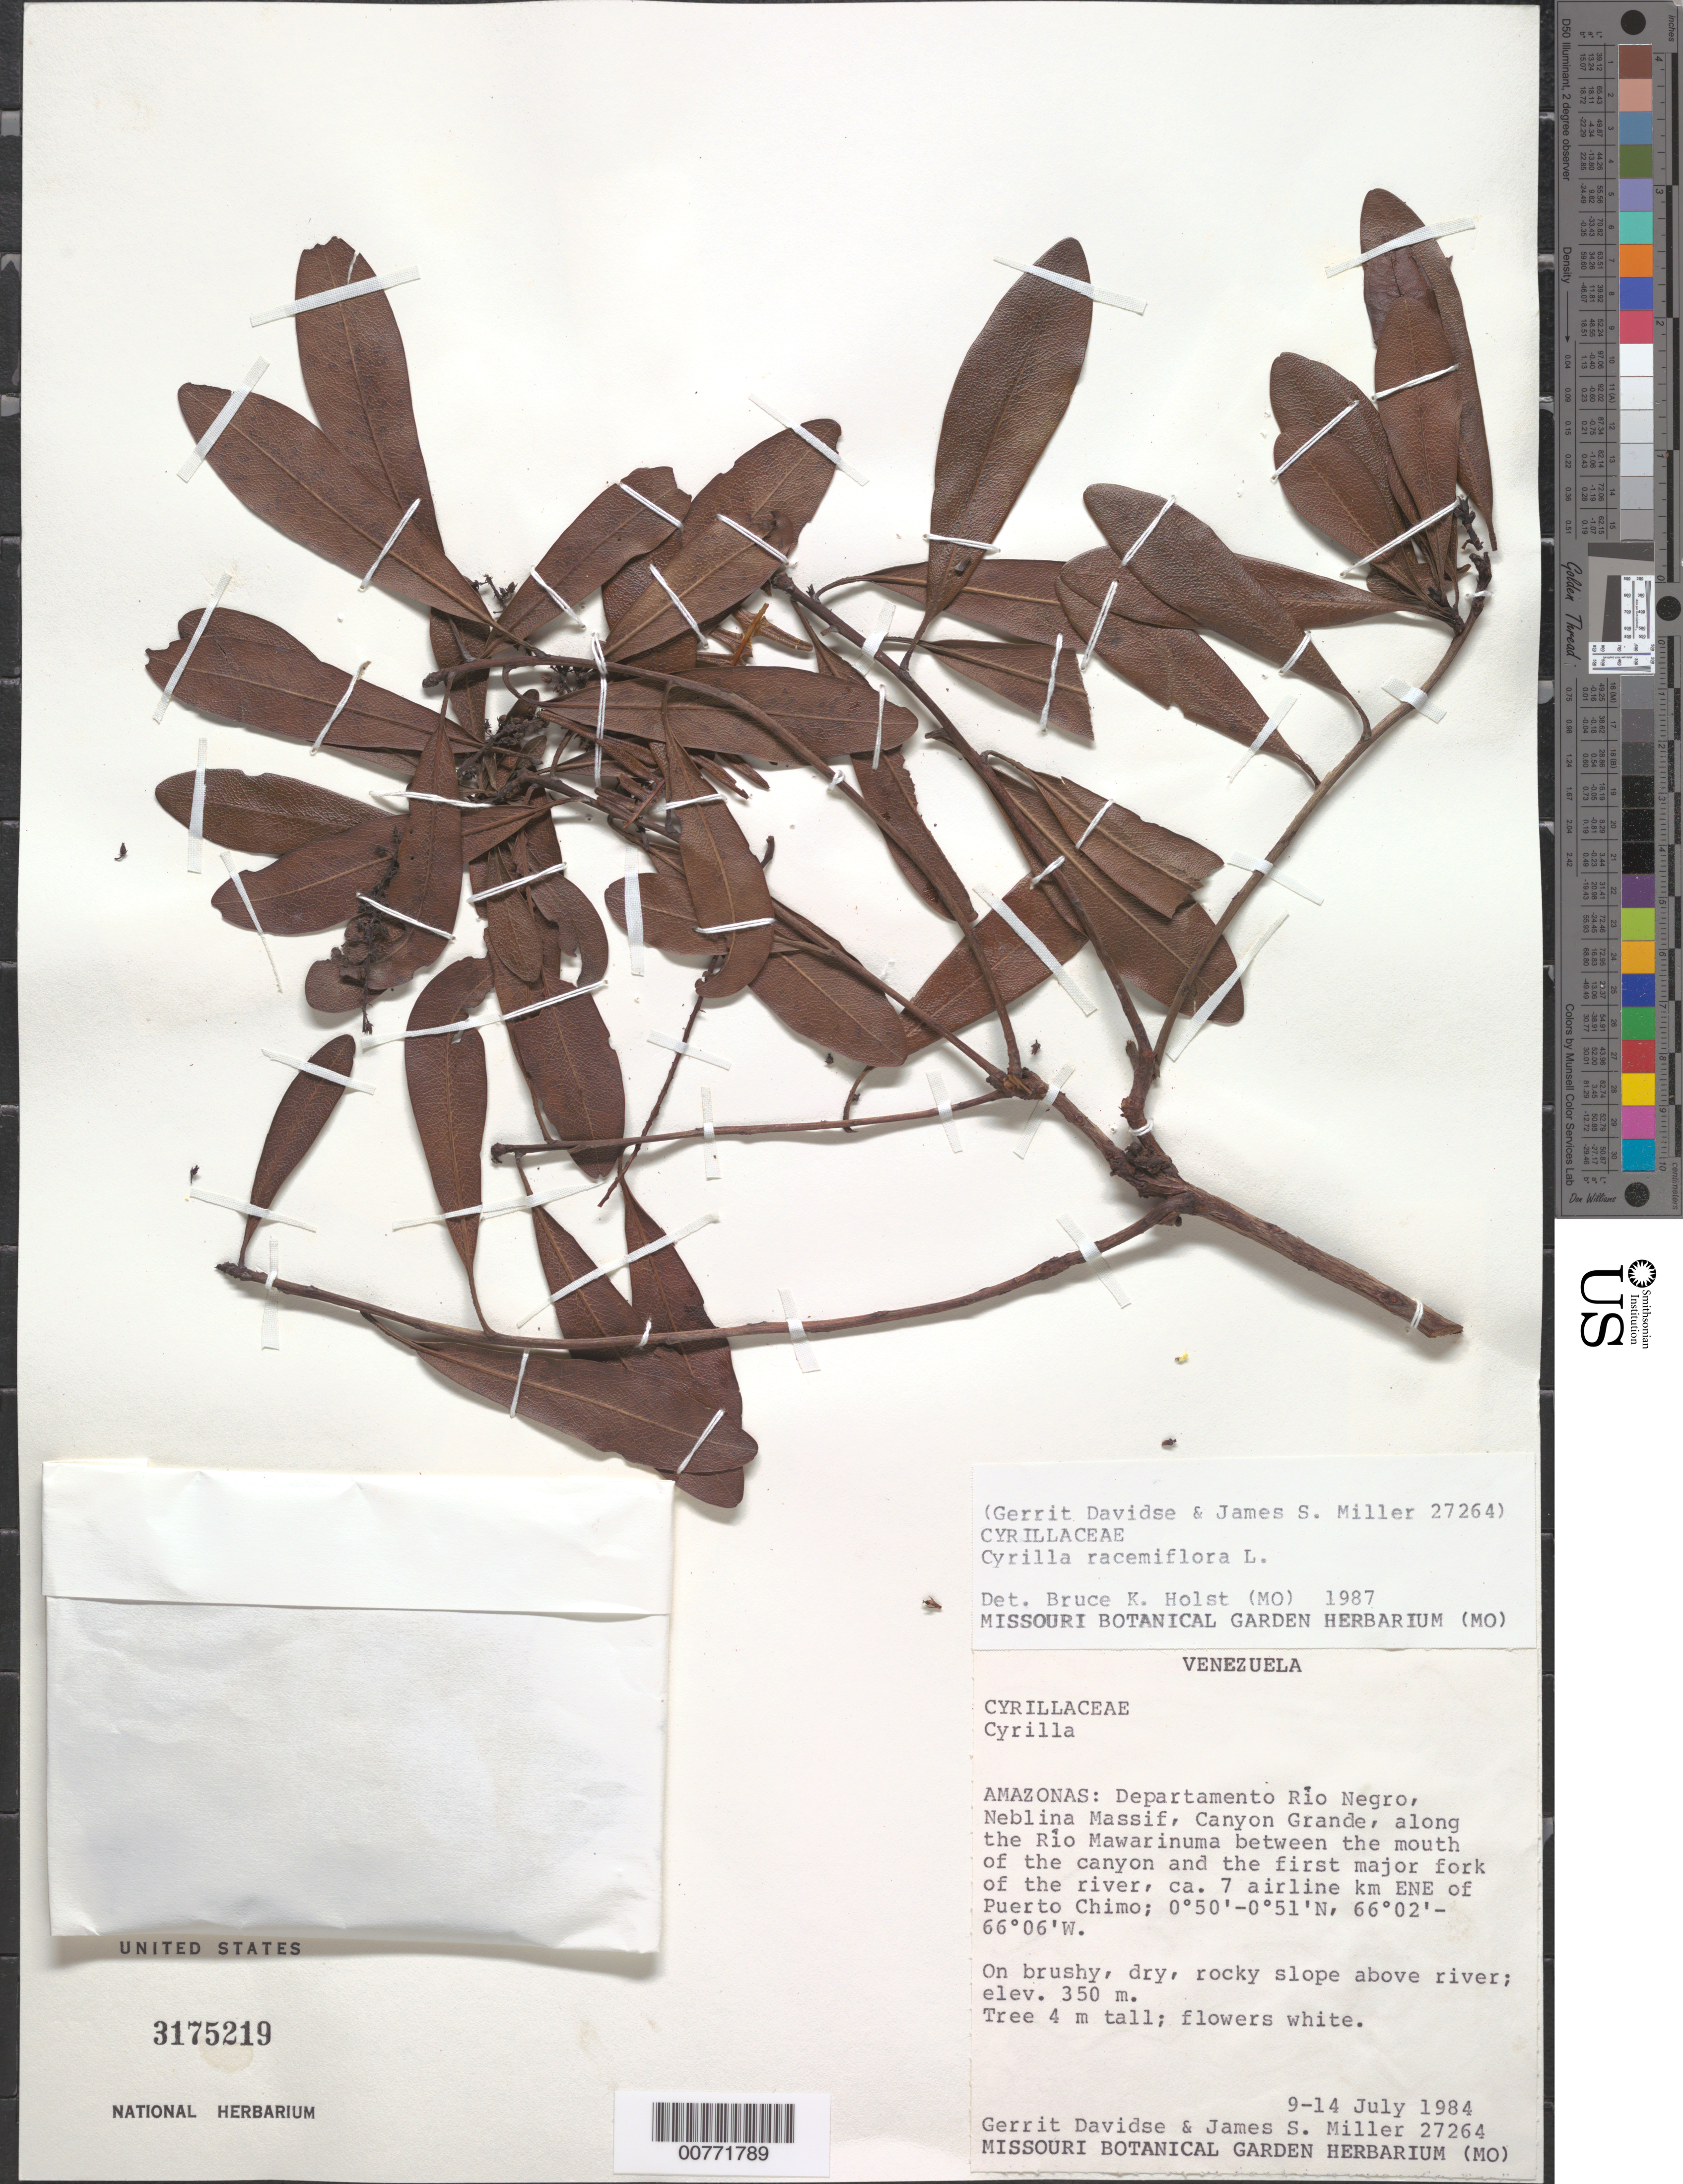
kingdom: Plantae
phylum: Tracheophyta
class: Magnoliopsida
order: Ericales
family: Cyrillaceae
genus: Cyrilla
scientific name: Cyrilla racemiflora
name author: L.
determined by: Holst, Bruce K.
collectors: G. Davidse & J. S. Miller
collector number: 27264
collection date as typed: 9-Jul-84 to 14-Jul-84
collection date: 1984-07-09/1984-07-14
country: Venezuela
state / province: Amazonas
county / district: Río Negro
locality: Neblina Massif, Canyon Grande, along Río Mawarinuma, 7 airline km E-NE of Puerto Chimo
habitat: Brushy, dry, rocky slope above river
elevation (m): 350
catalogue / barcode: US 3175219